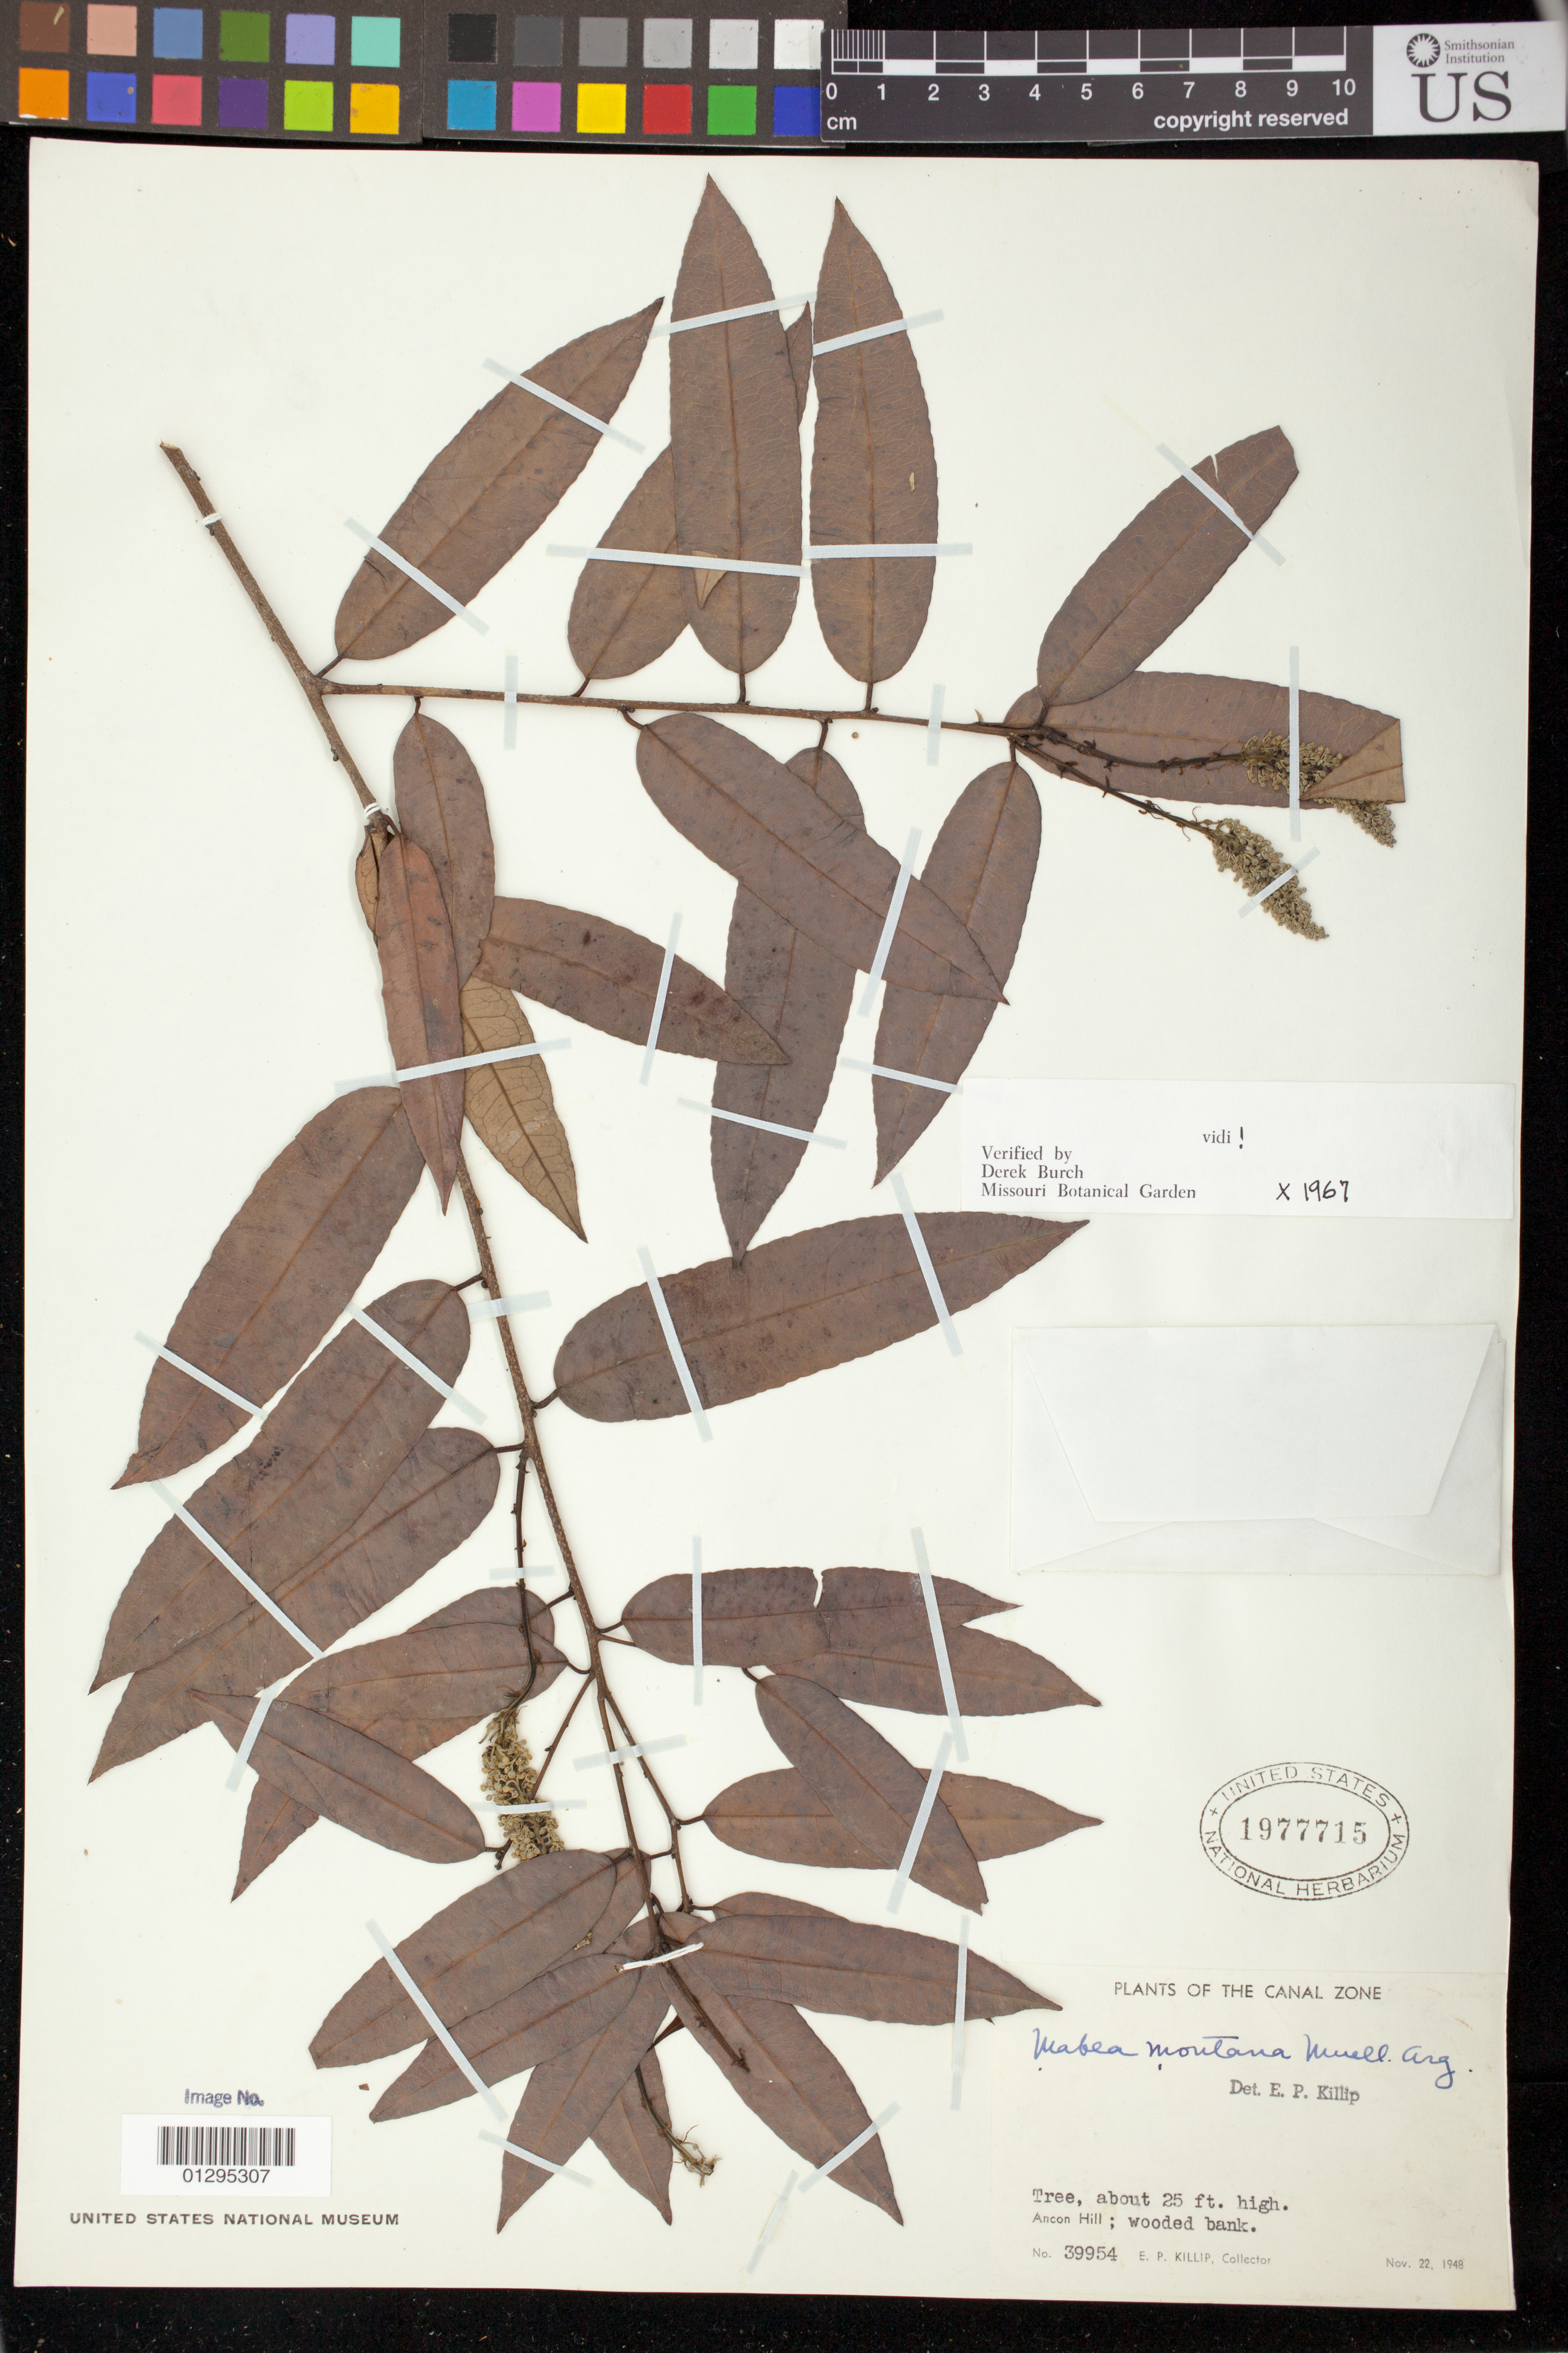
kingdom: Plantae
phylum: Tracheophyta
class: Magnoliopsida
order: Malpighiales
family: Euphorbiaceae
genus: Mabea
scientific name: Mabea montana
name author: Müll. Arg.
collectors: E. P. Killip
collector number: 39954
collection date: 1948-11-22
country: Panama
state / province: Colón / Panamá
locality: Canal Zone. Ancon Hill.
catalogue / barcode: US 1977715